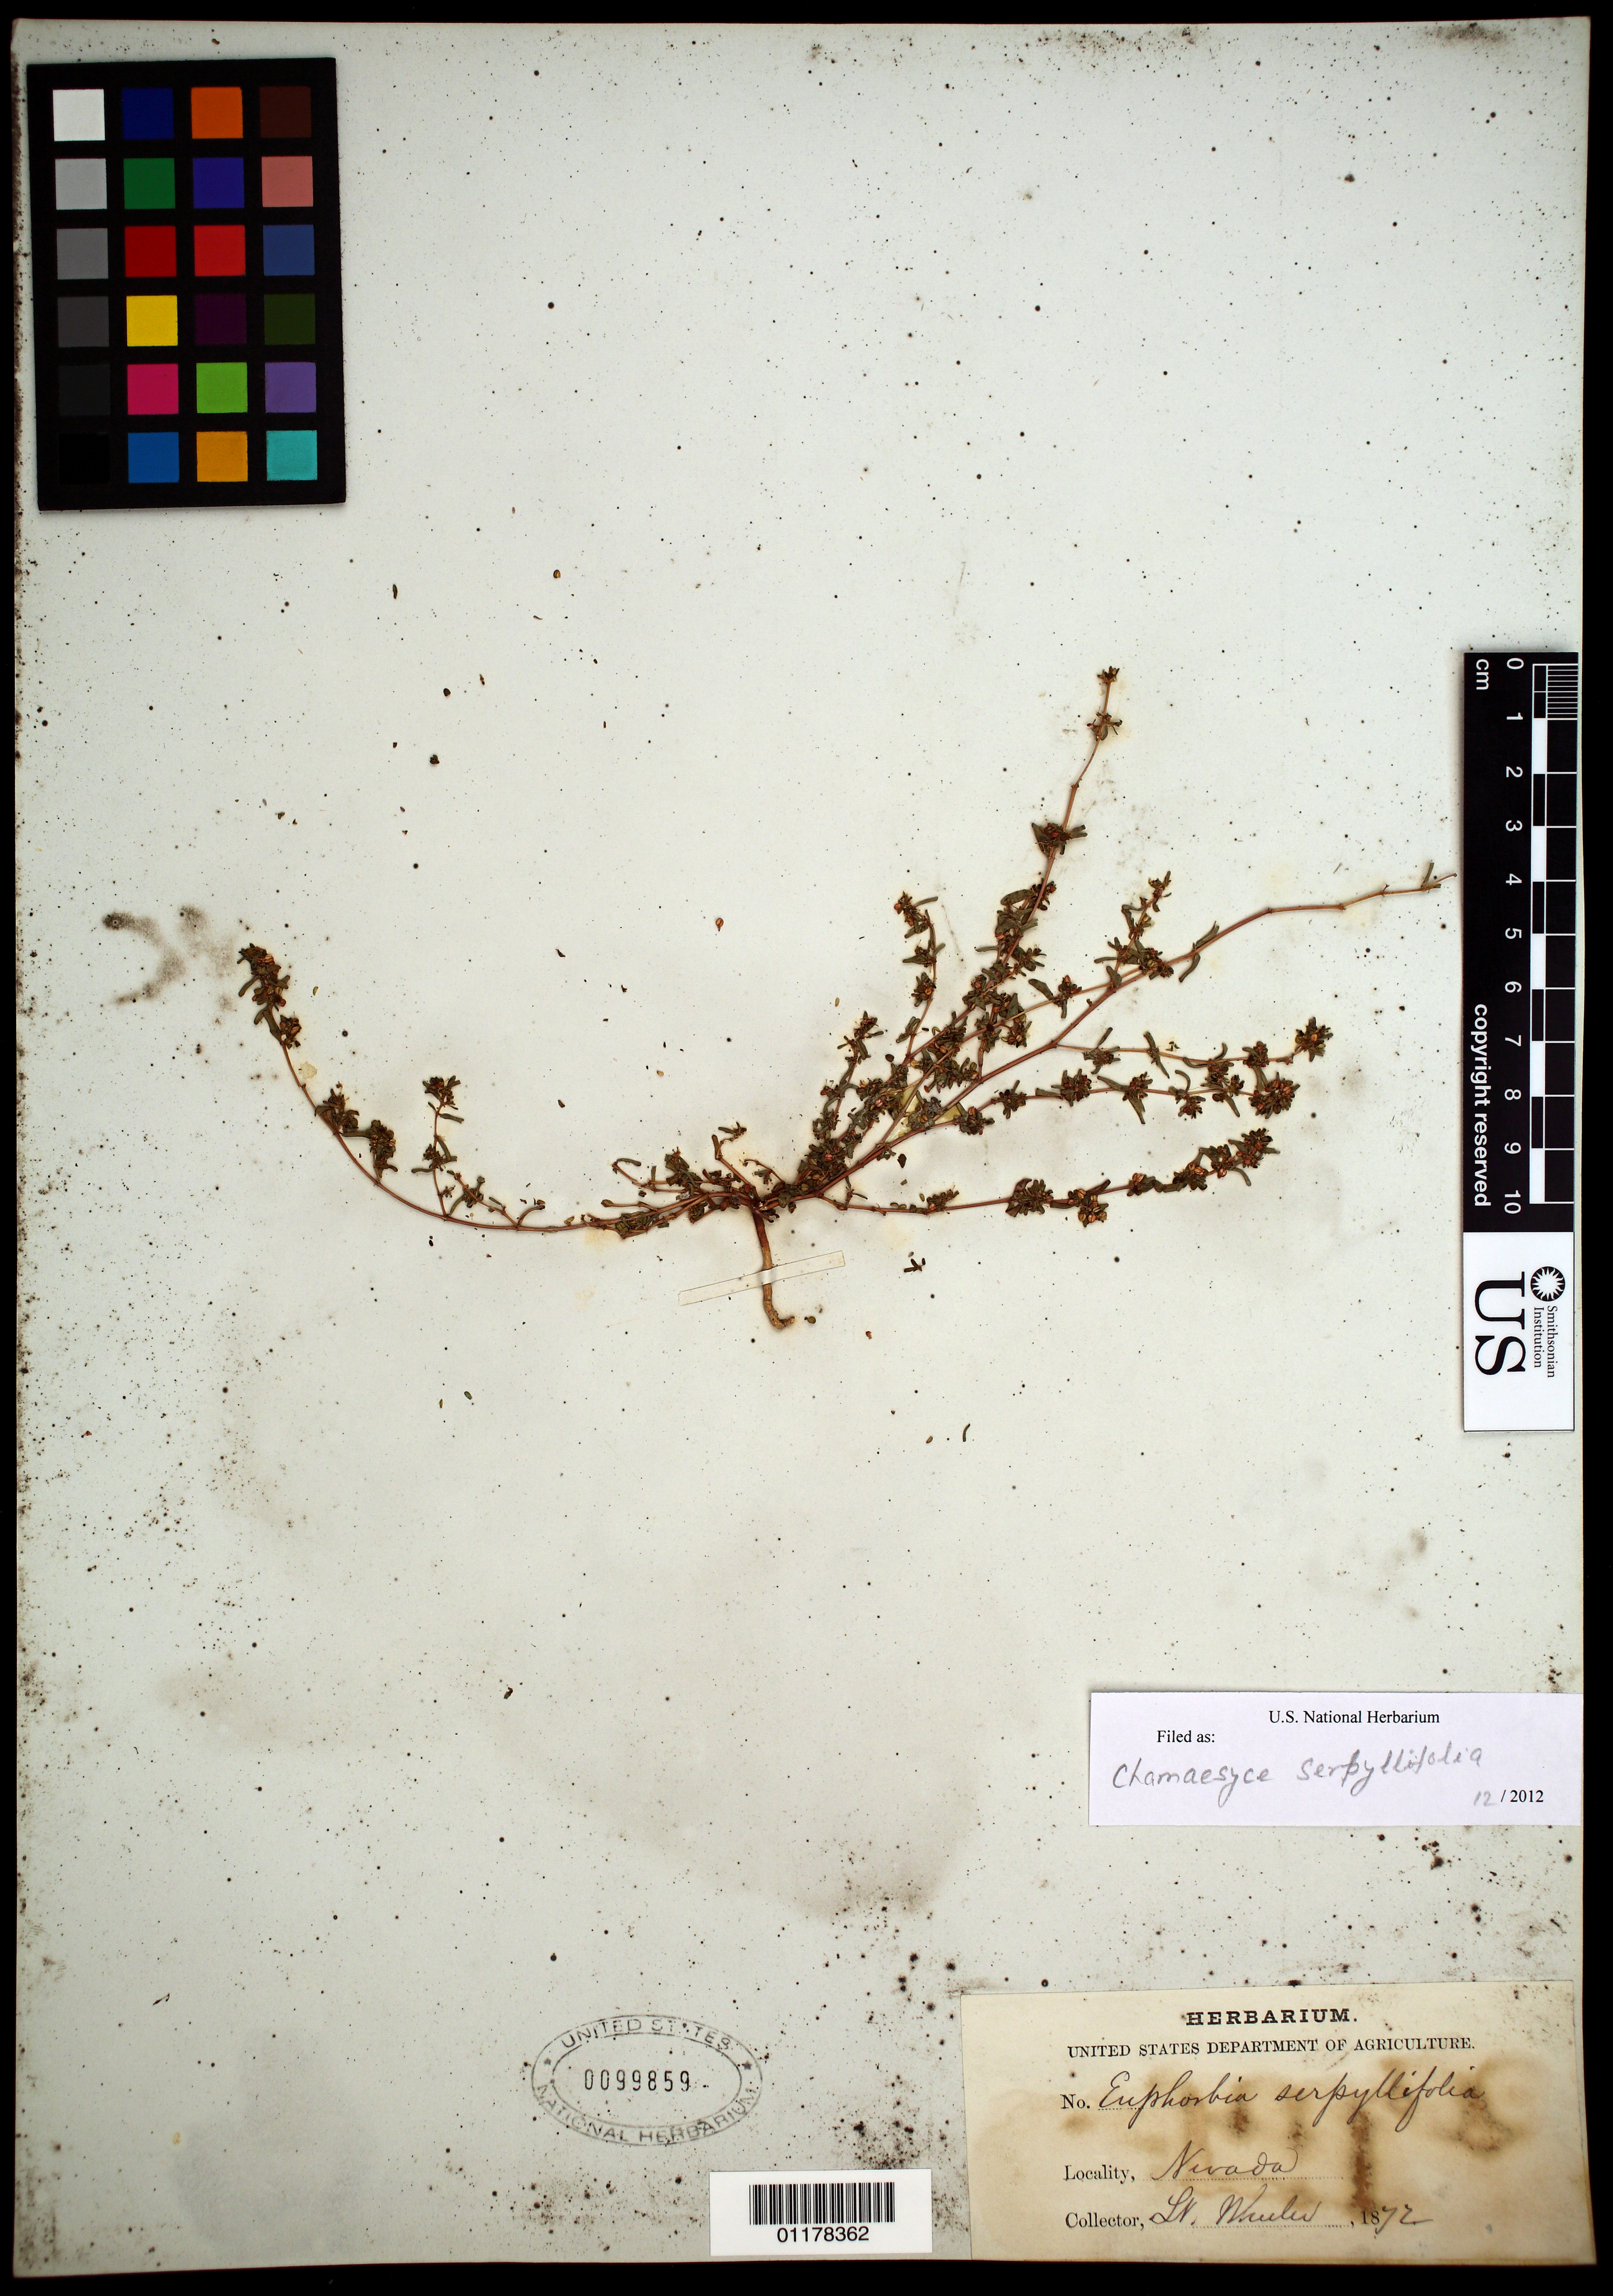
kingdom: Plantae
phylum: Tracheophyta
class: Magnoliopsida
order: Malpighiales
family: Euphorbiaceae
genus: Euphorbia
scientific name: Euphorbia serpillifolia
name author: Pers.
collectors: -- Wheeler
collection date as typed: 1872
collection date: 1872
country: United States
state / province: Nevada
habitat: Alkaline soil.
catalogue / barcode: US 99859